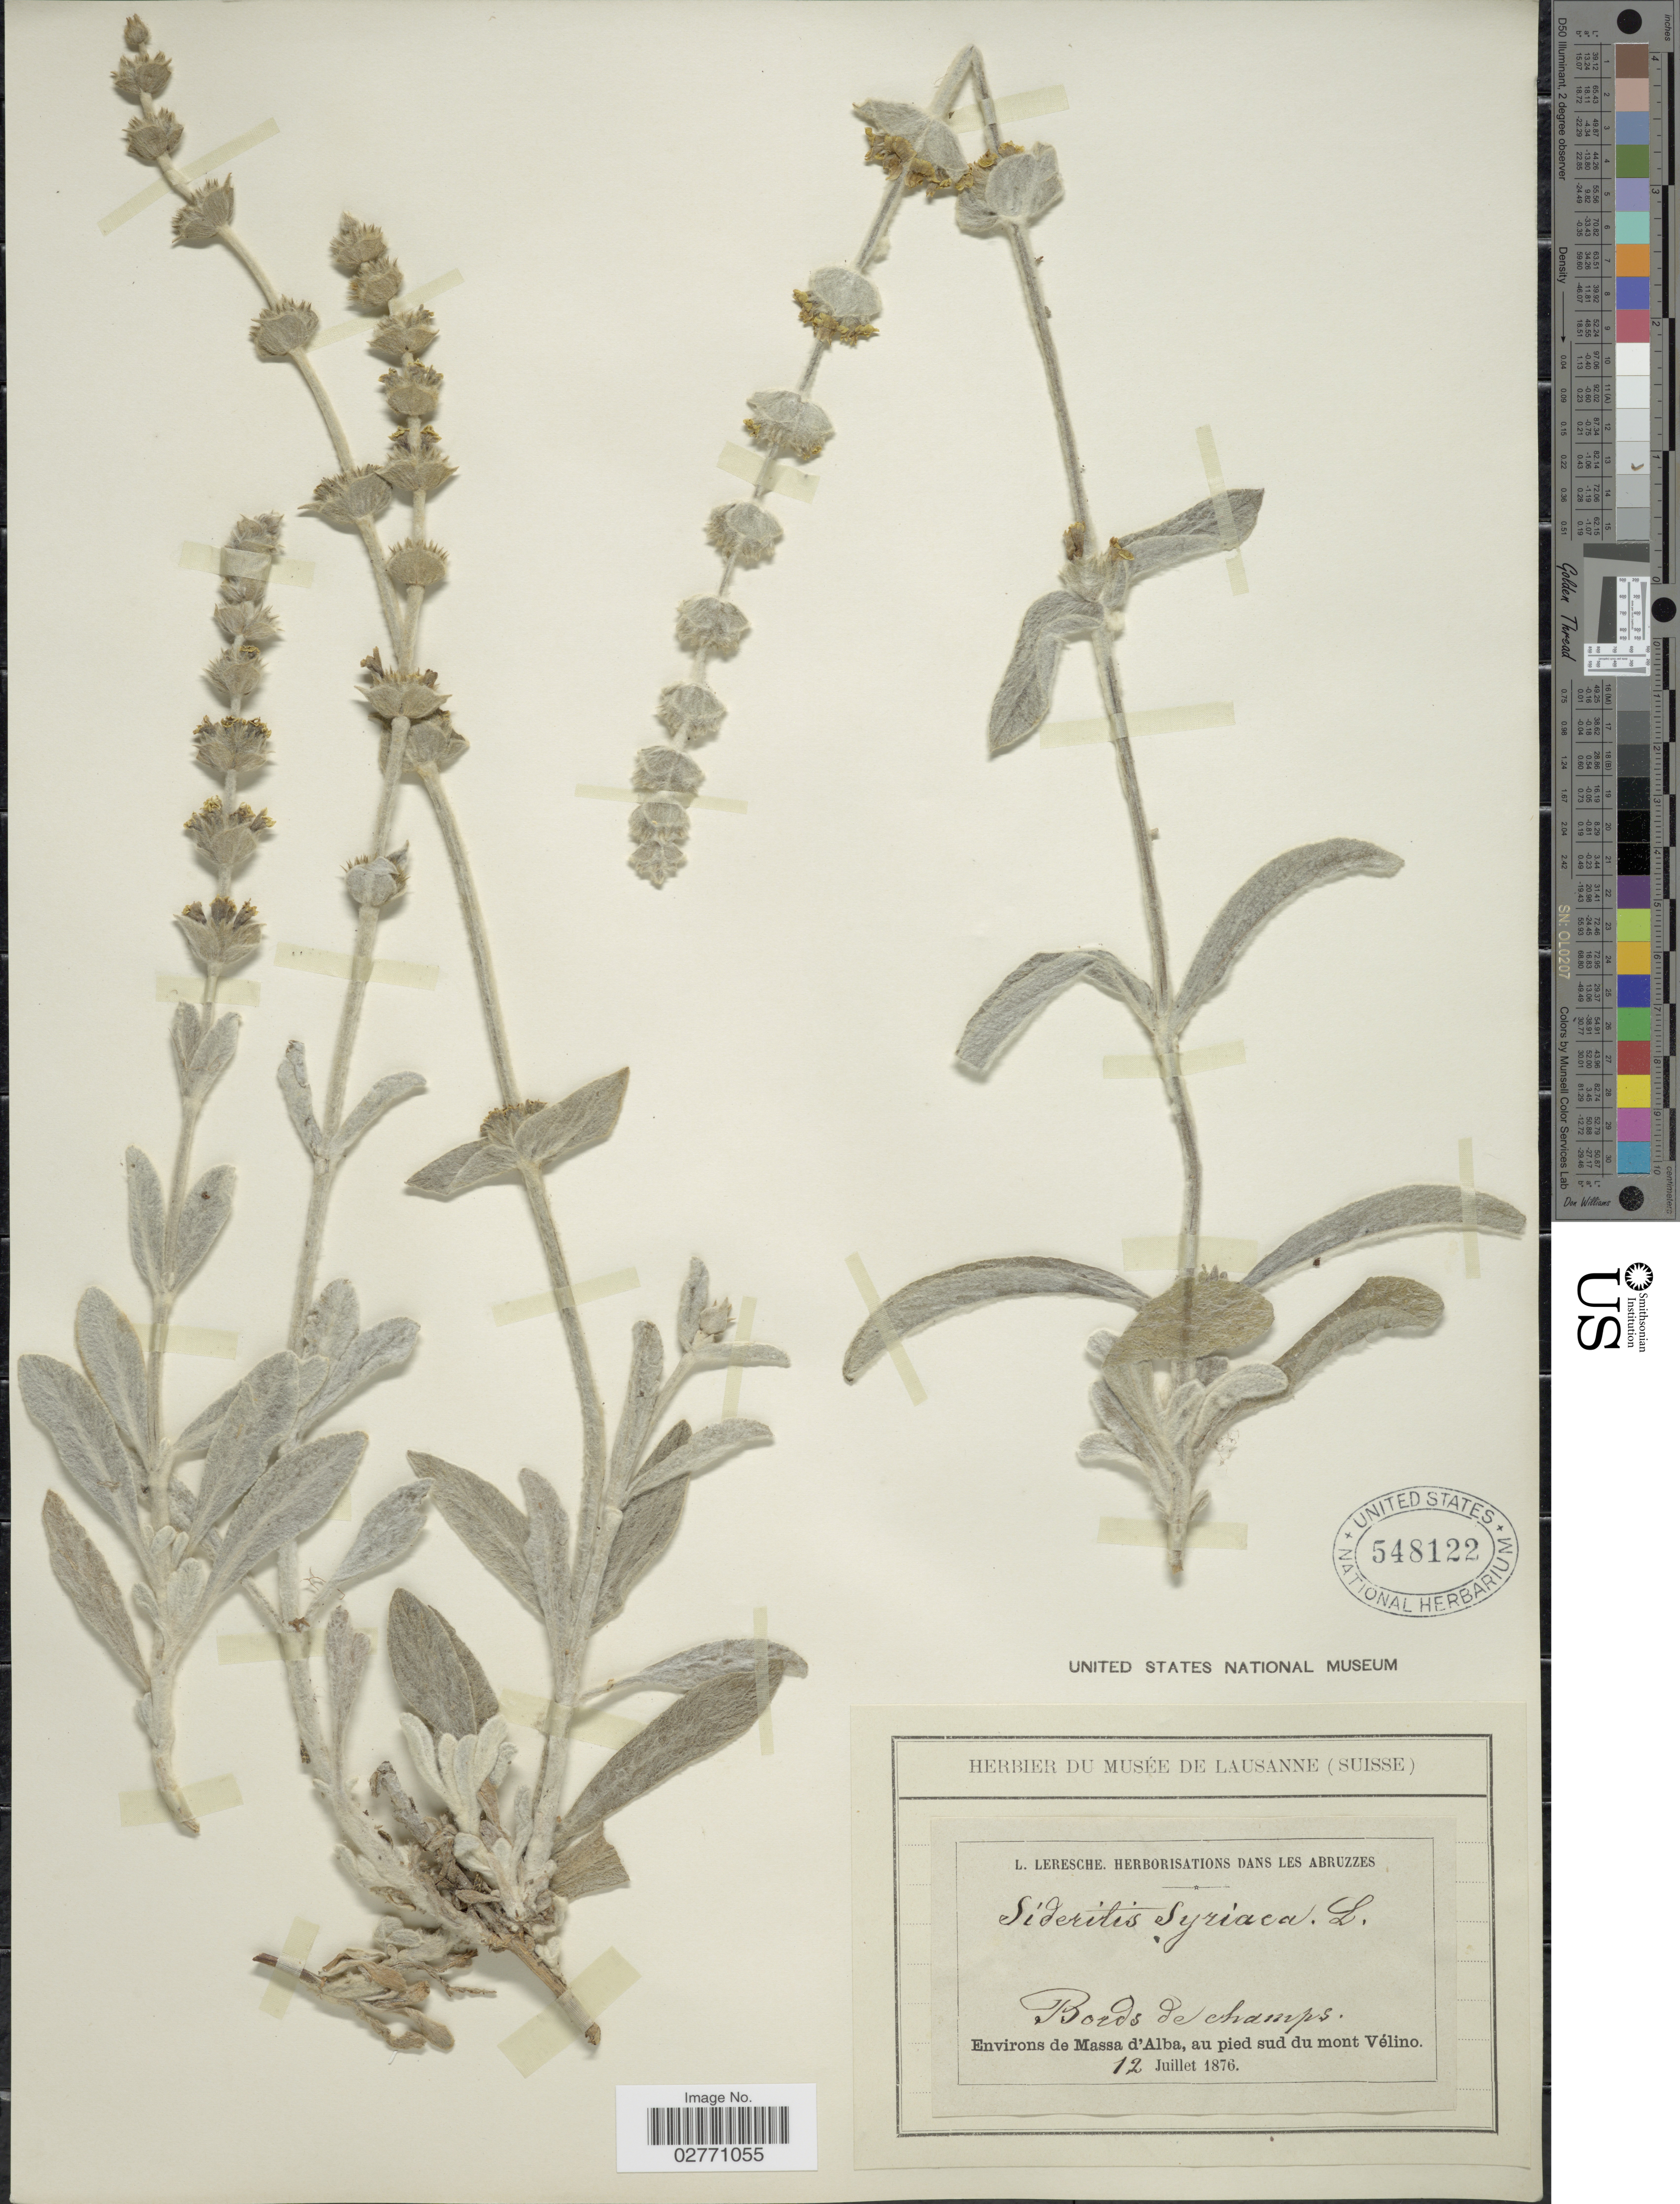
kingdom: Plantae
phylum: Tracheophyta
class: Magnoliopsida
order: Lamiales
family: Lamiaceae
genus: Sideritis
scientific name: Sideritis syriaca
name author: L.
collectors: L. Leresche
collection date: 1876-07-12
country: Italy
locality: Environs de Massa d'Alba, au pied sud du mont Vélino.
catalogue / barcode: US 548122